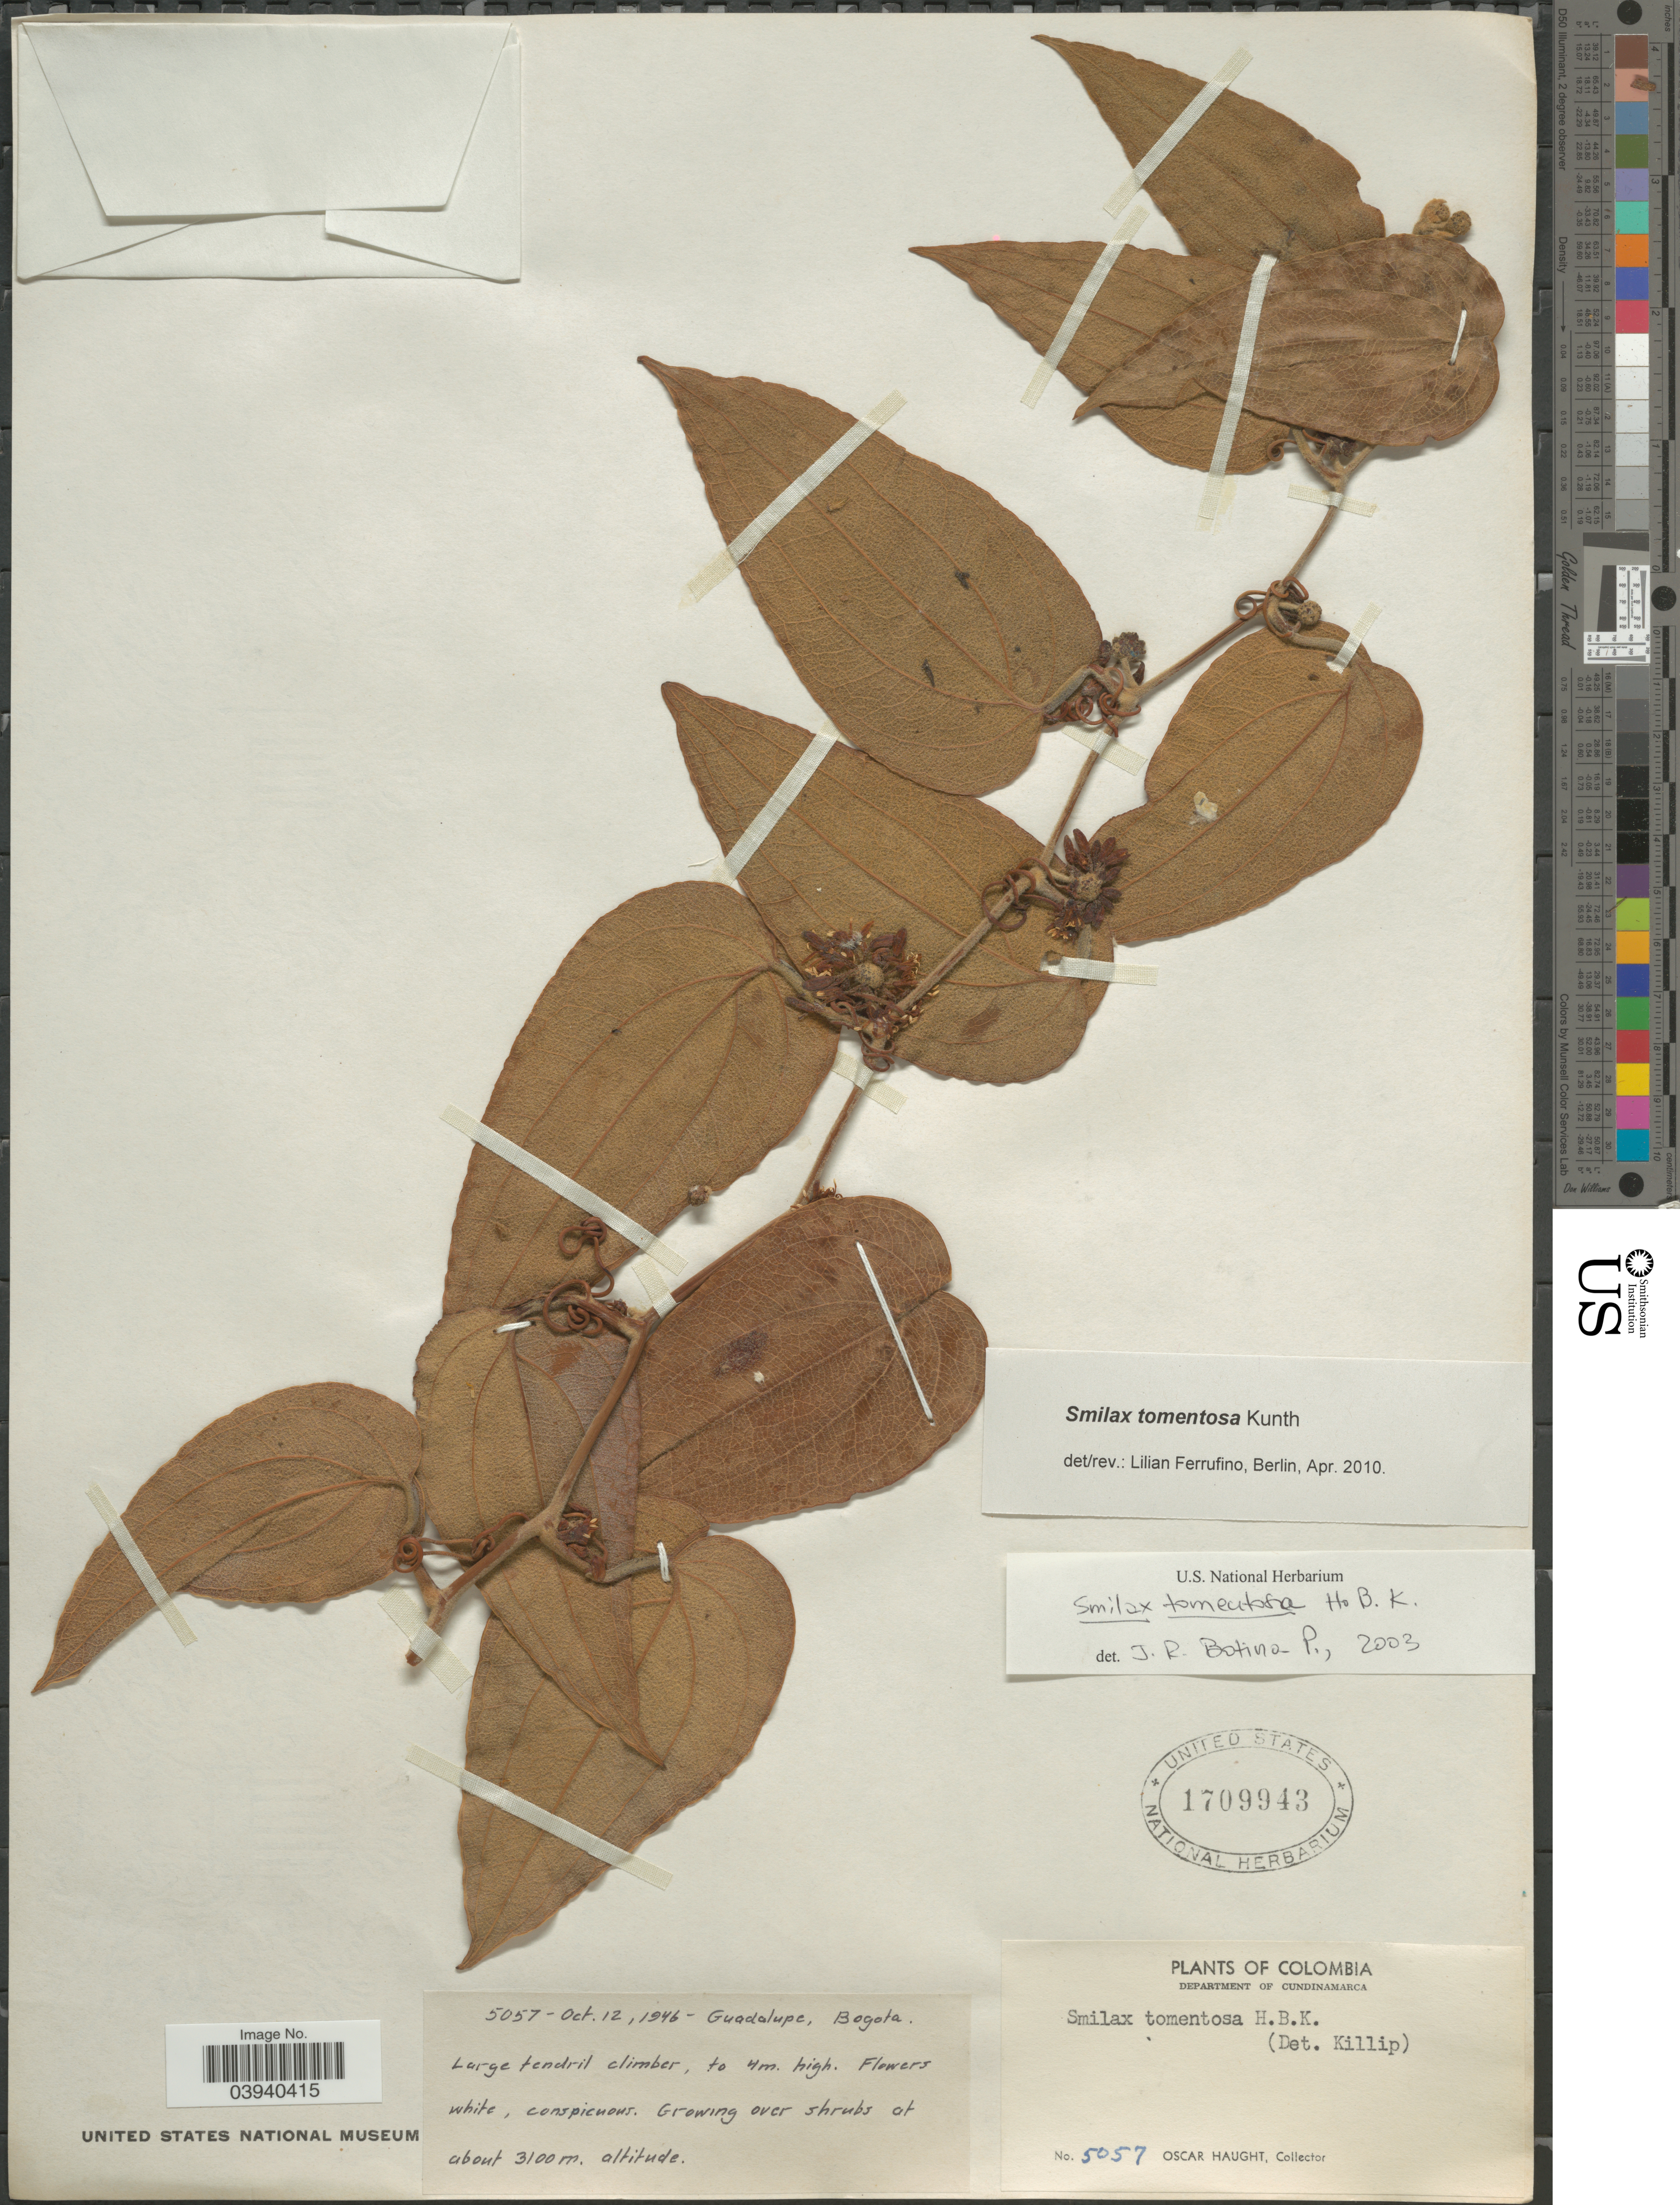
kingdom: Plantae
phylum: Tracheophyta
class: Liliopsida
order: Liliales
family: Smilacaceae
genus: Smilax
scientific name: Smilax tomentosa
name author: Kunth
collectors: O. L. Haught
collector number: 5057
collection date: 1946-10-12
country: Colombia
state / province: Cundinamarca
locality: Department of Cundinamarca. Guadalupe, Bogota.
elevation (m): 3100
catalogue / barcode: US 1709943